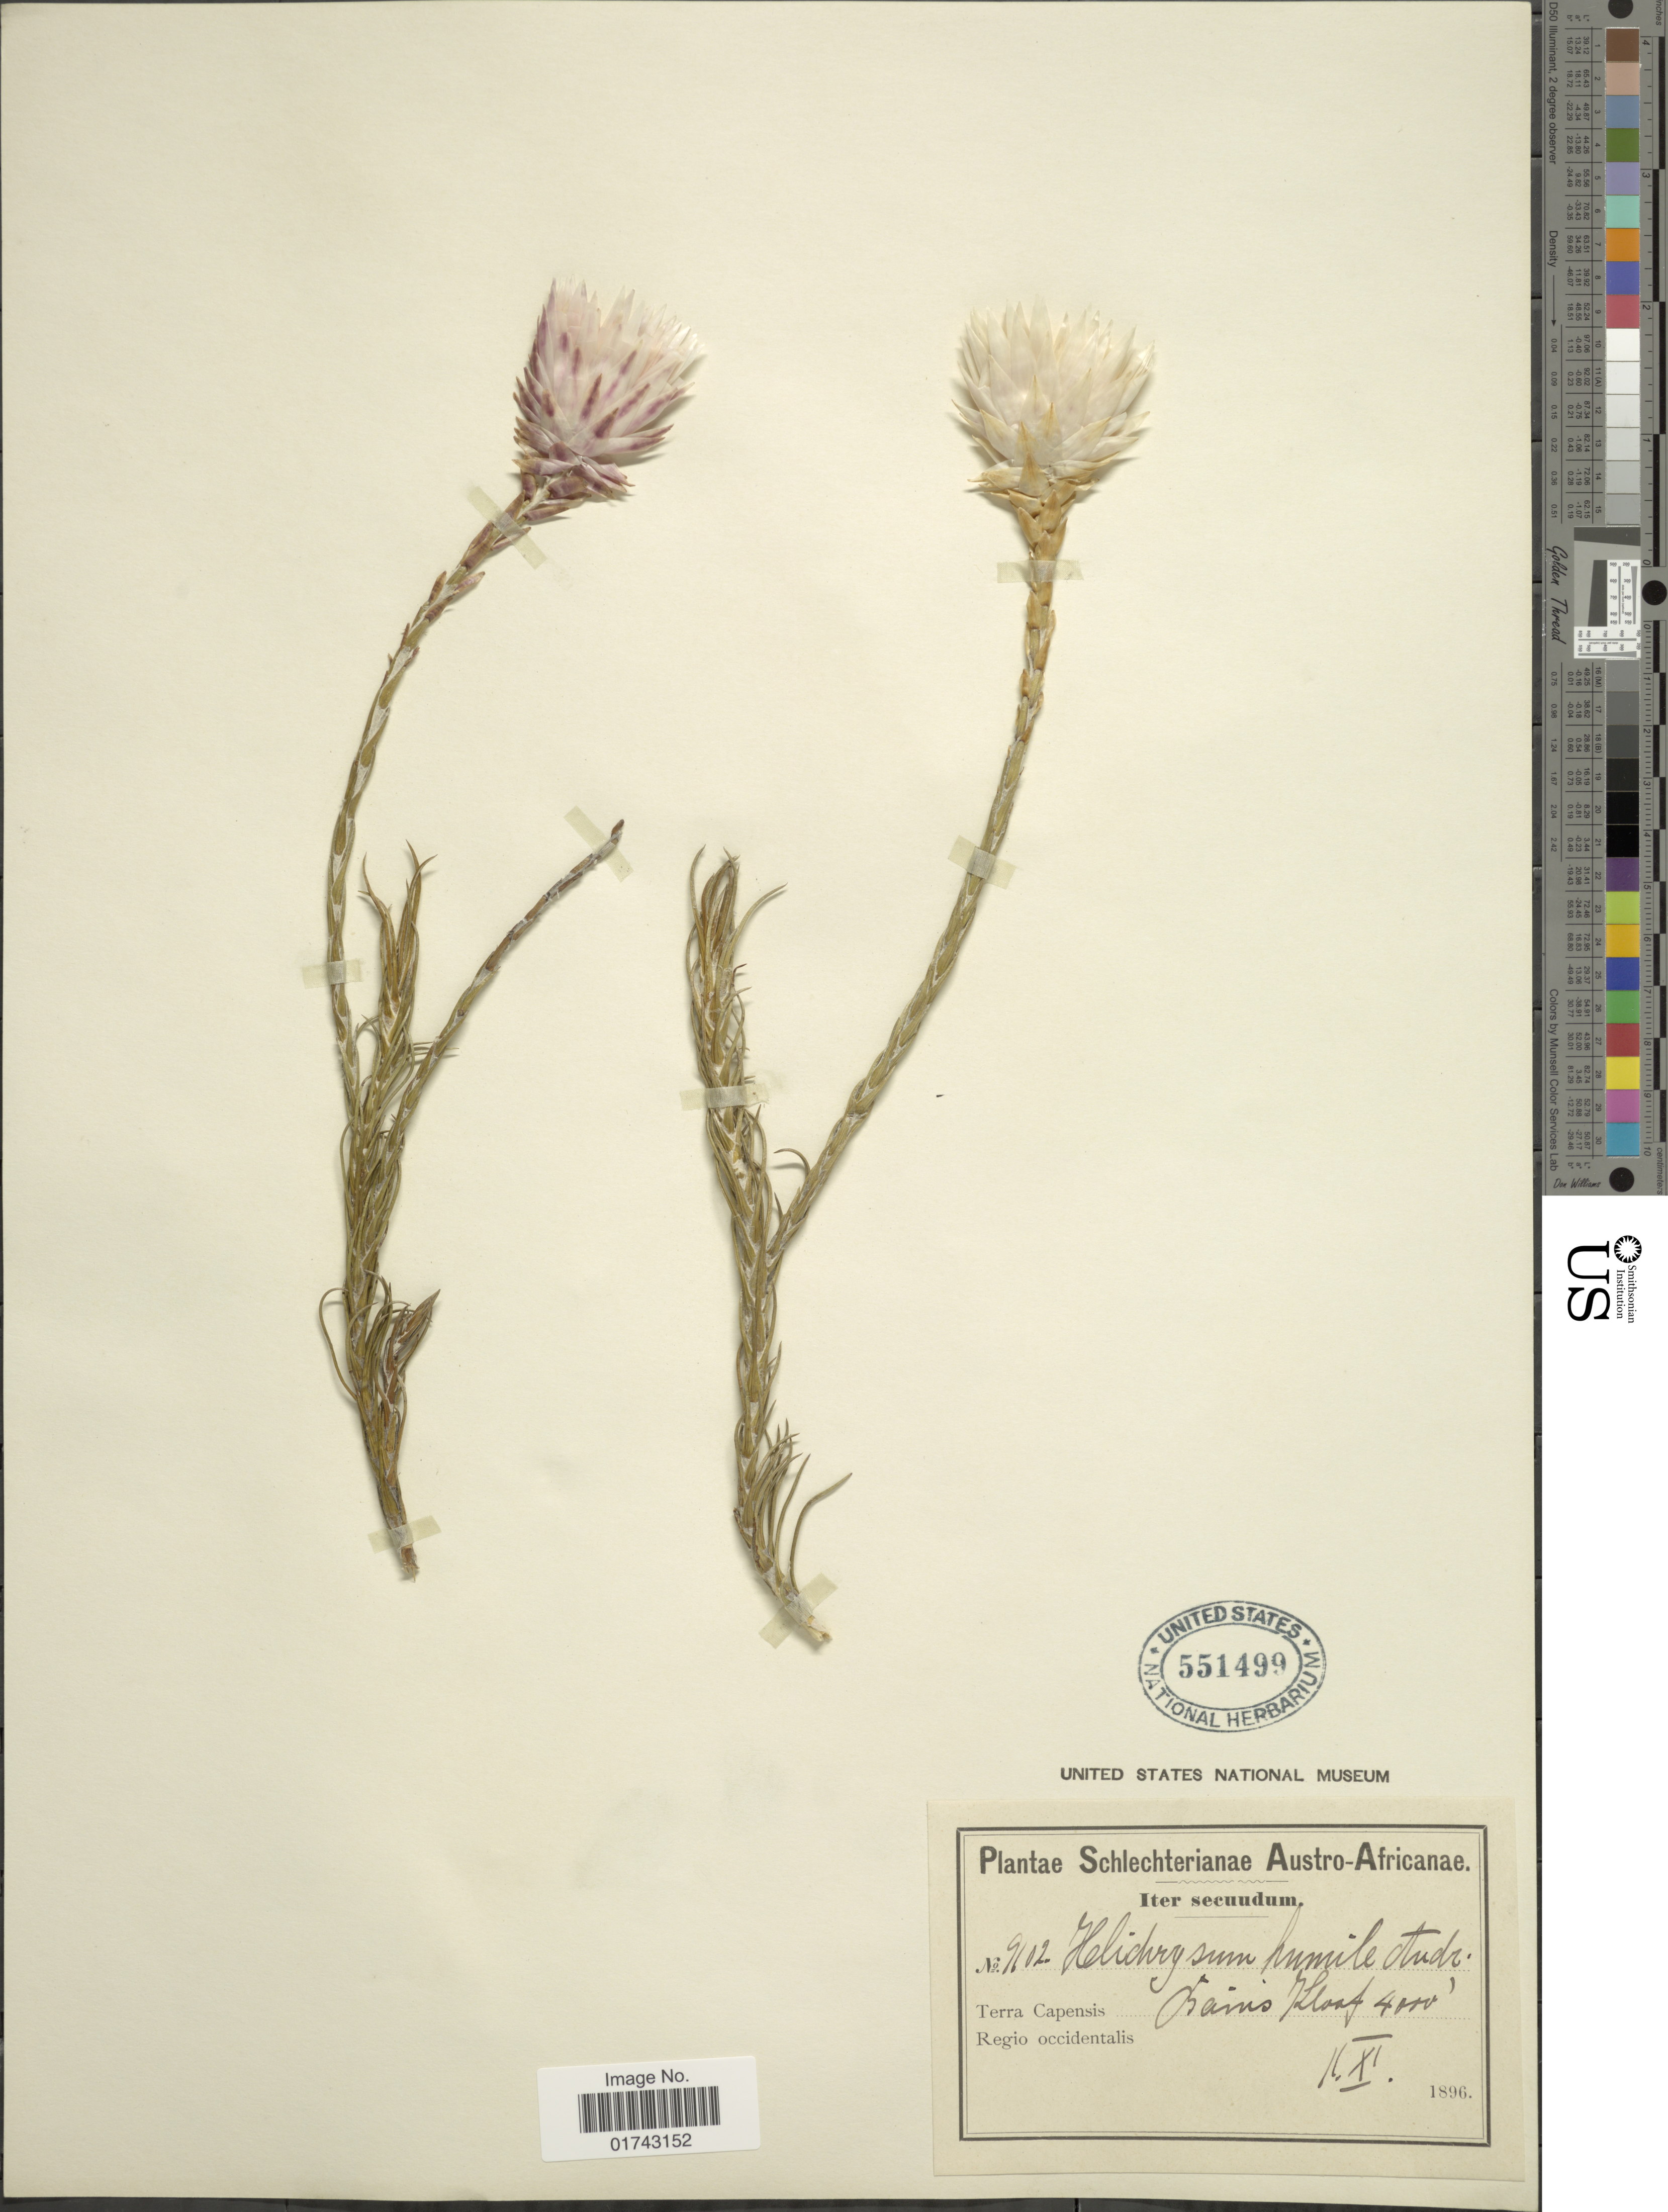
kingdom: Plantae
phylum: Tracheophyta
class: Magnoliopsida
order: Asterales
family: Asteraceae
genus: Helichrysum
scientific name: Helichrysum humile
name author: (Andrews) Less.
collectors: Schlechter, --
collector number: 9102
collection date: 1896-11-11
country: South Africa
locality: Terra Capensis, Bairs Floaf, Regio occidentalis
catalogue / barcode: US 551499